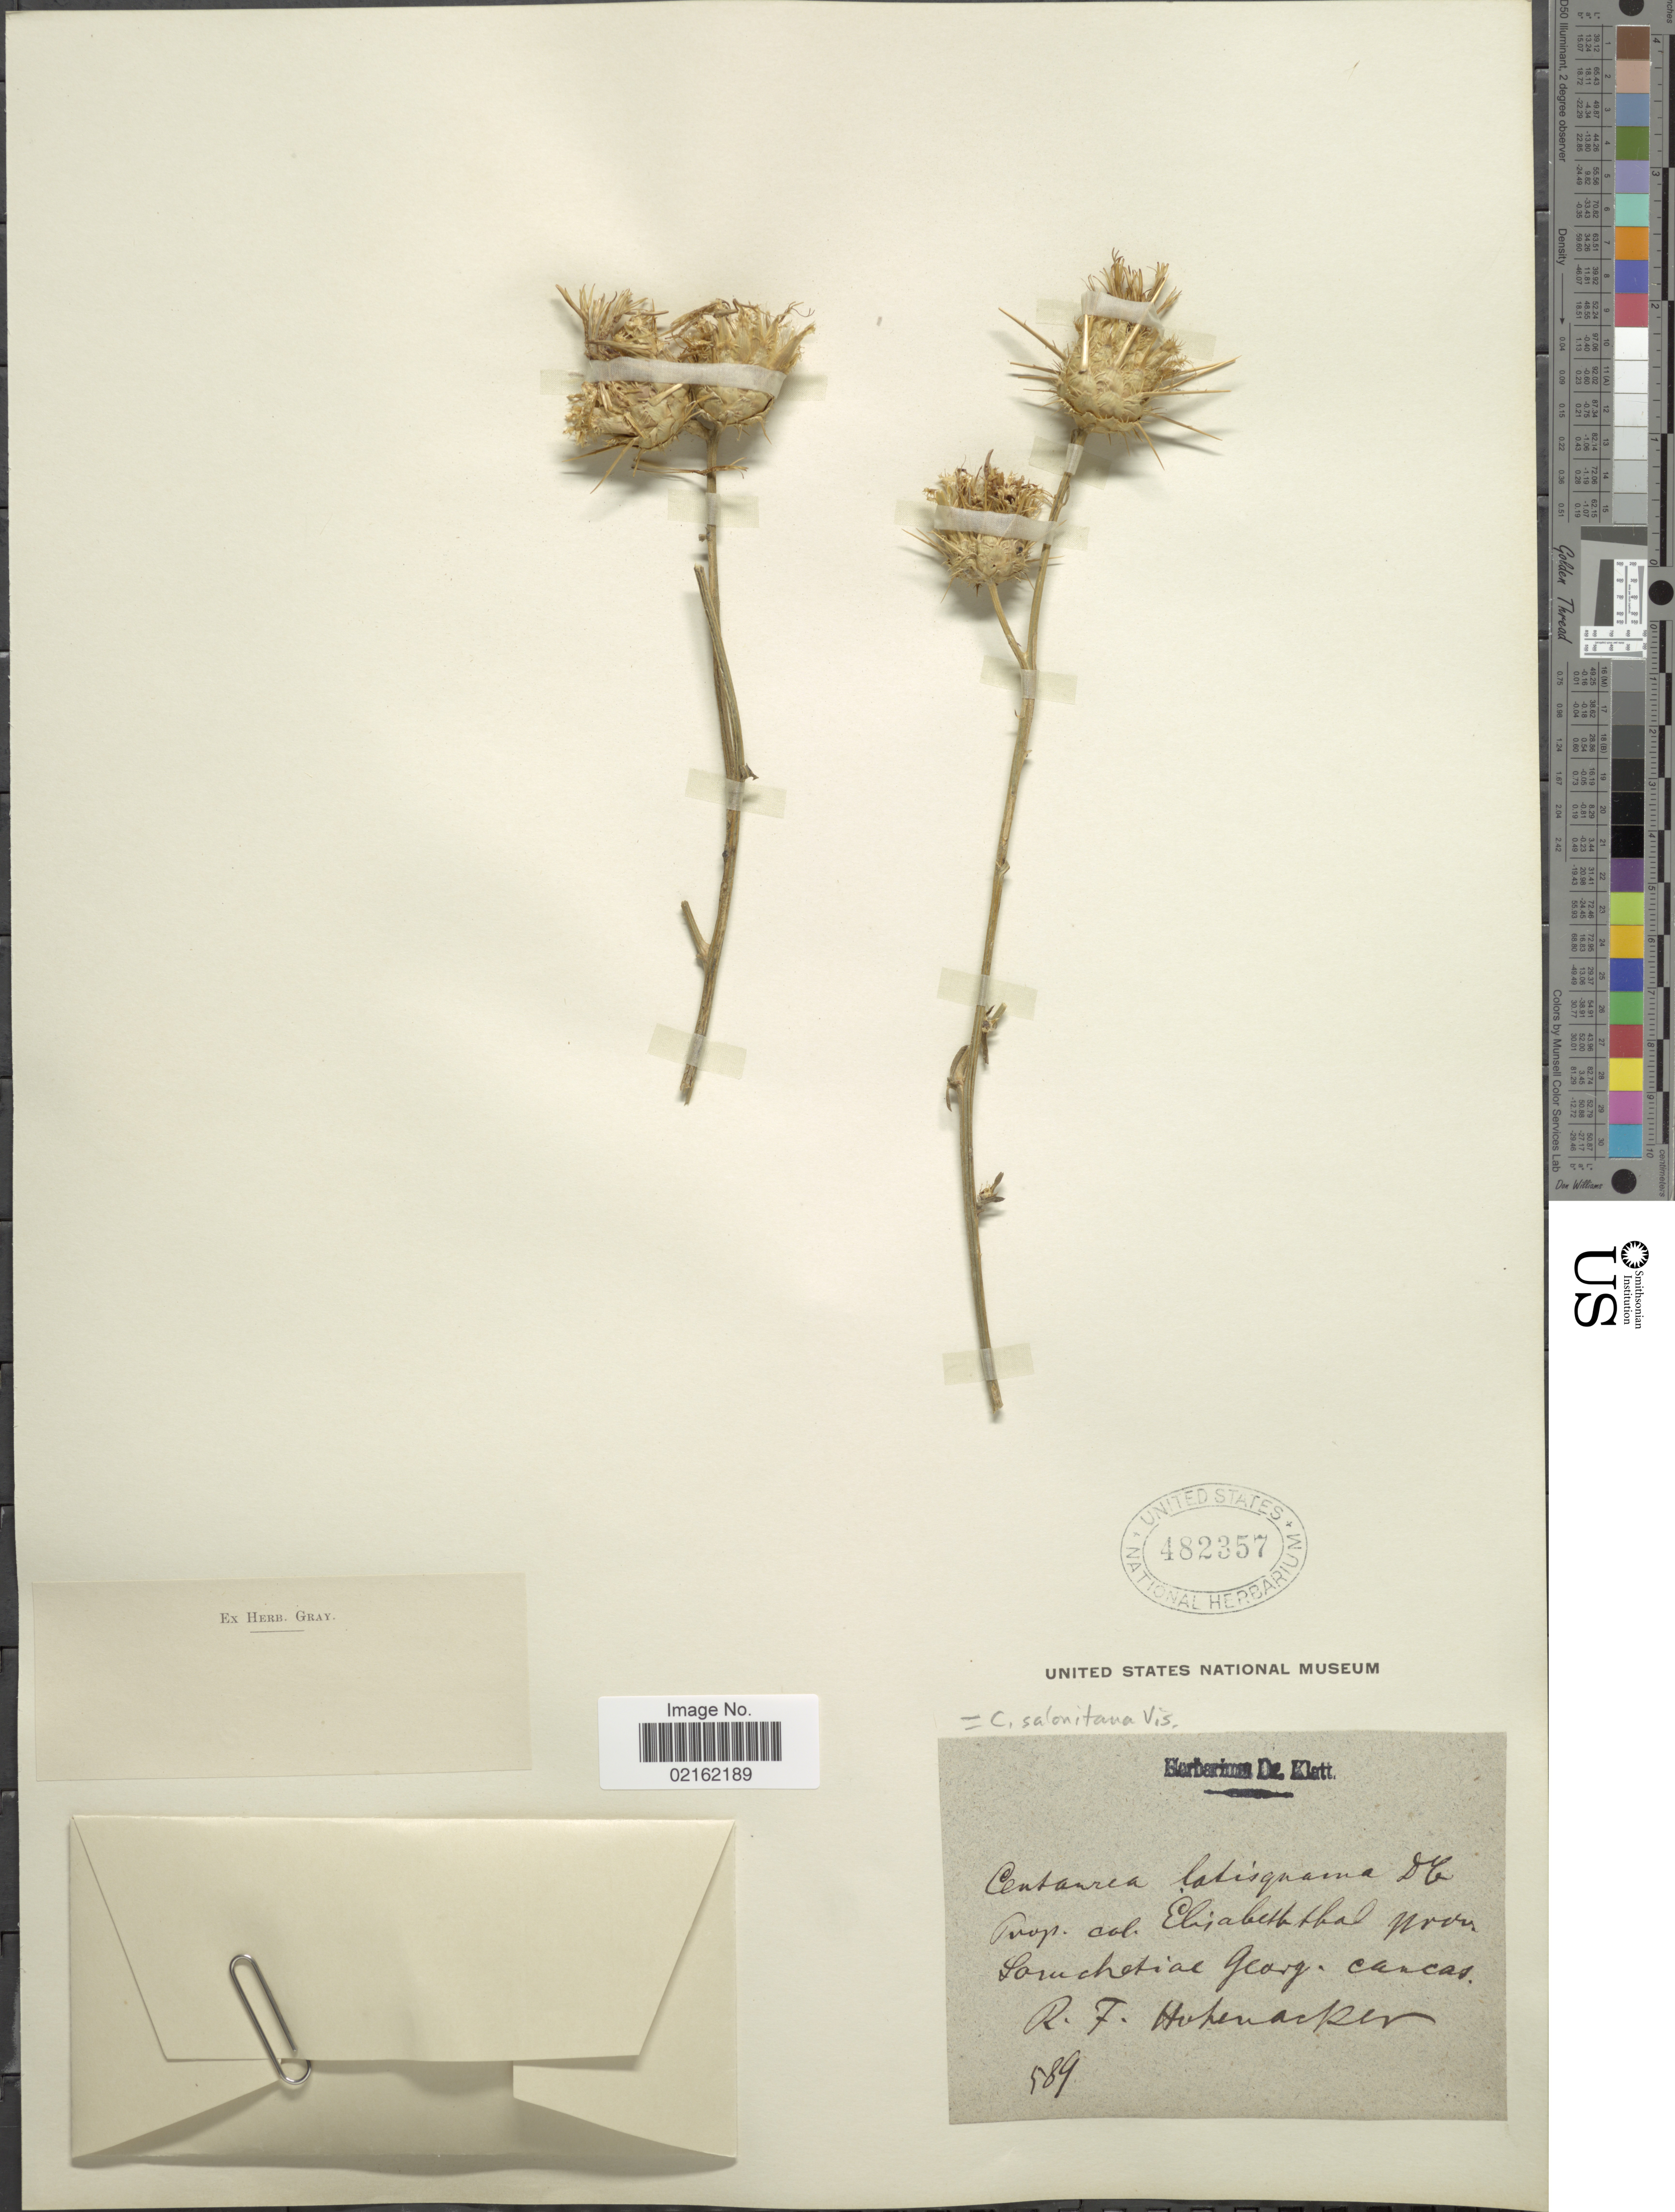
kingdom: Plantae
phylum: Tracheophyta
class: Magnoliopsida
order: Asterales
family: Asteraceae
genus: Centaurea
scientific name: Centaurea salonitana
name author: Vis.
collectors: R. F. Hohenacker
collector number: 589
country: Georgia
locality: Prop. col. Elaiabethtbal, Prov. Somchetiae Georg. Caucas [interpreted]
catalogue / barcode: US 482357